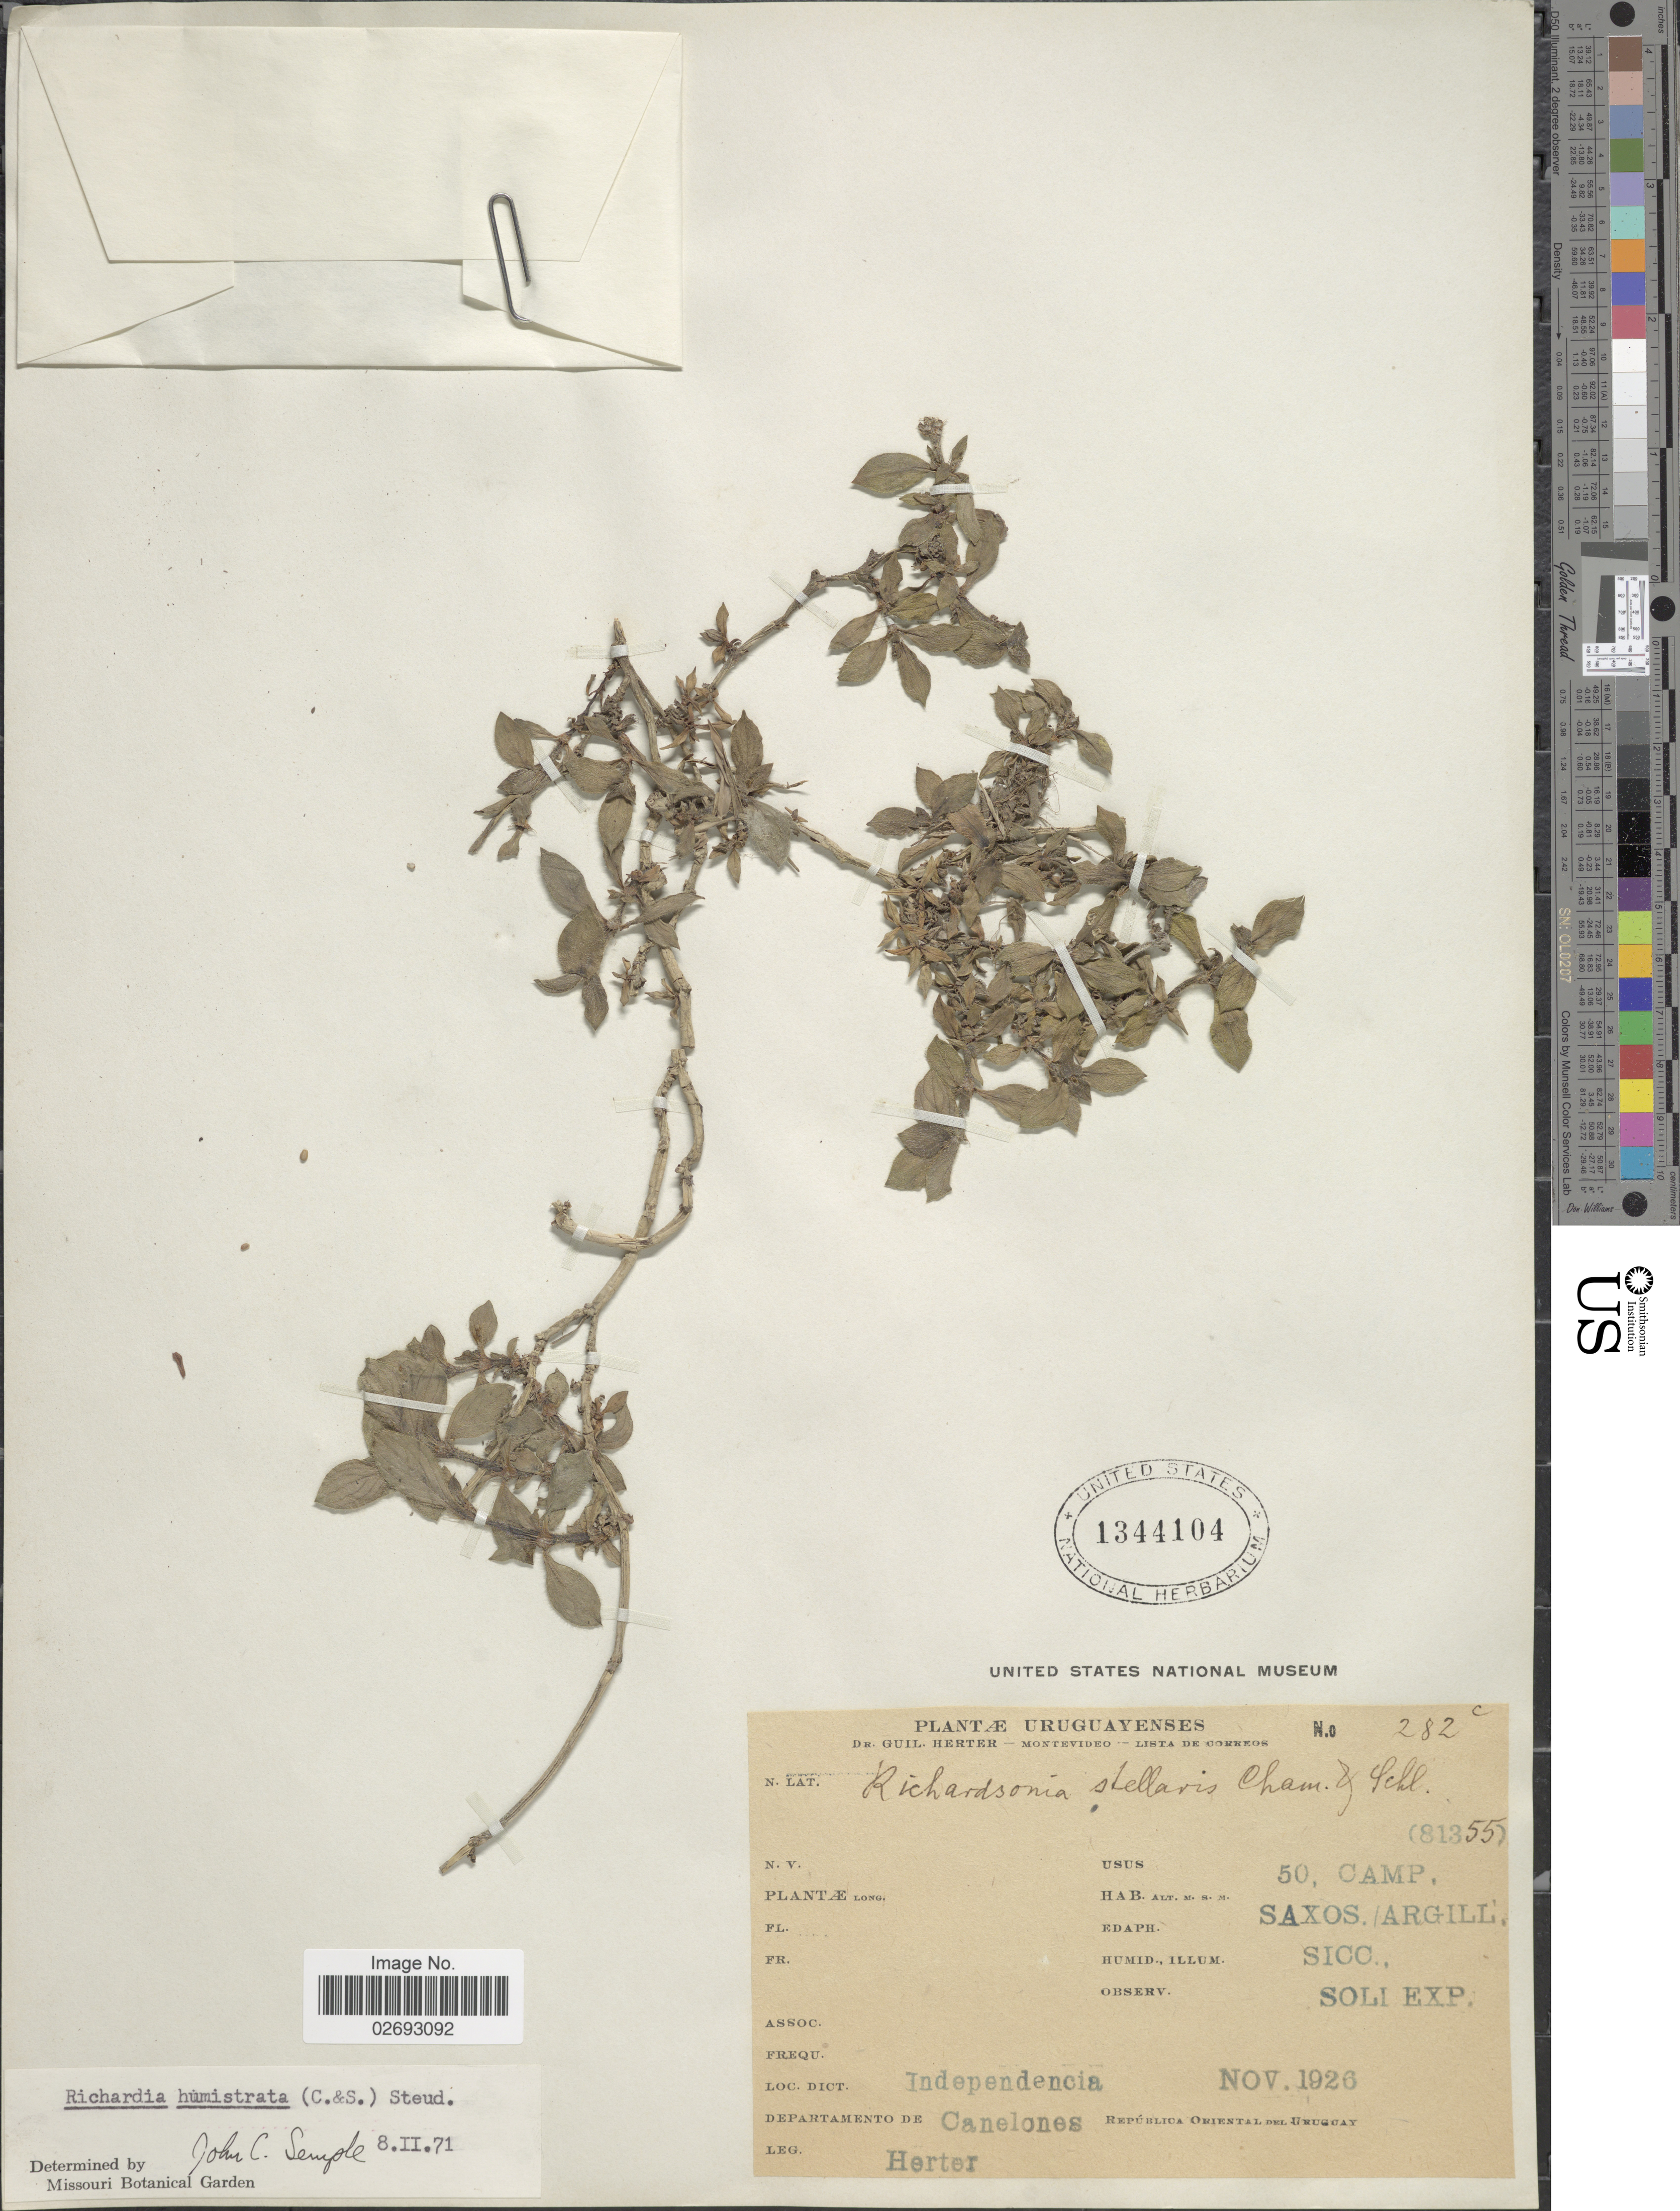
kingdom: Plantae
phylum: Tracheophyta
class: Magnoliopsida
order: Gentianales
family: Rubiaceae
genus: Richardia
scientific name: Richardia humistrata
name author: (Cham. & Schltdl.) Steud.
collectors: G. Herter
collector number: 282c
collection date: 1926-11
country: Uruguay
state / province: Canelones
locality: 50, Camp, Saxos. Argill. Independencia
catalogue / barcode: US 1344104